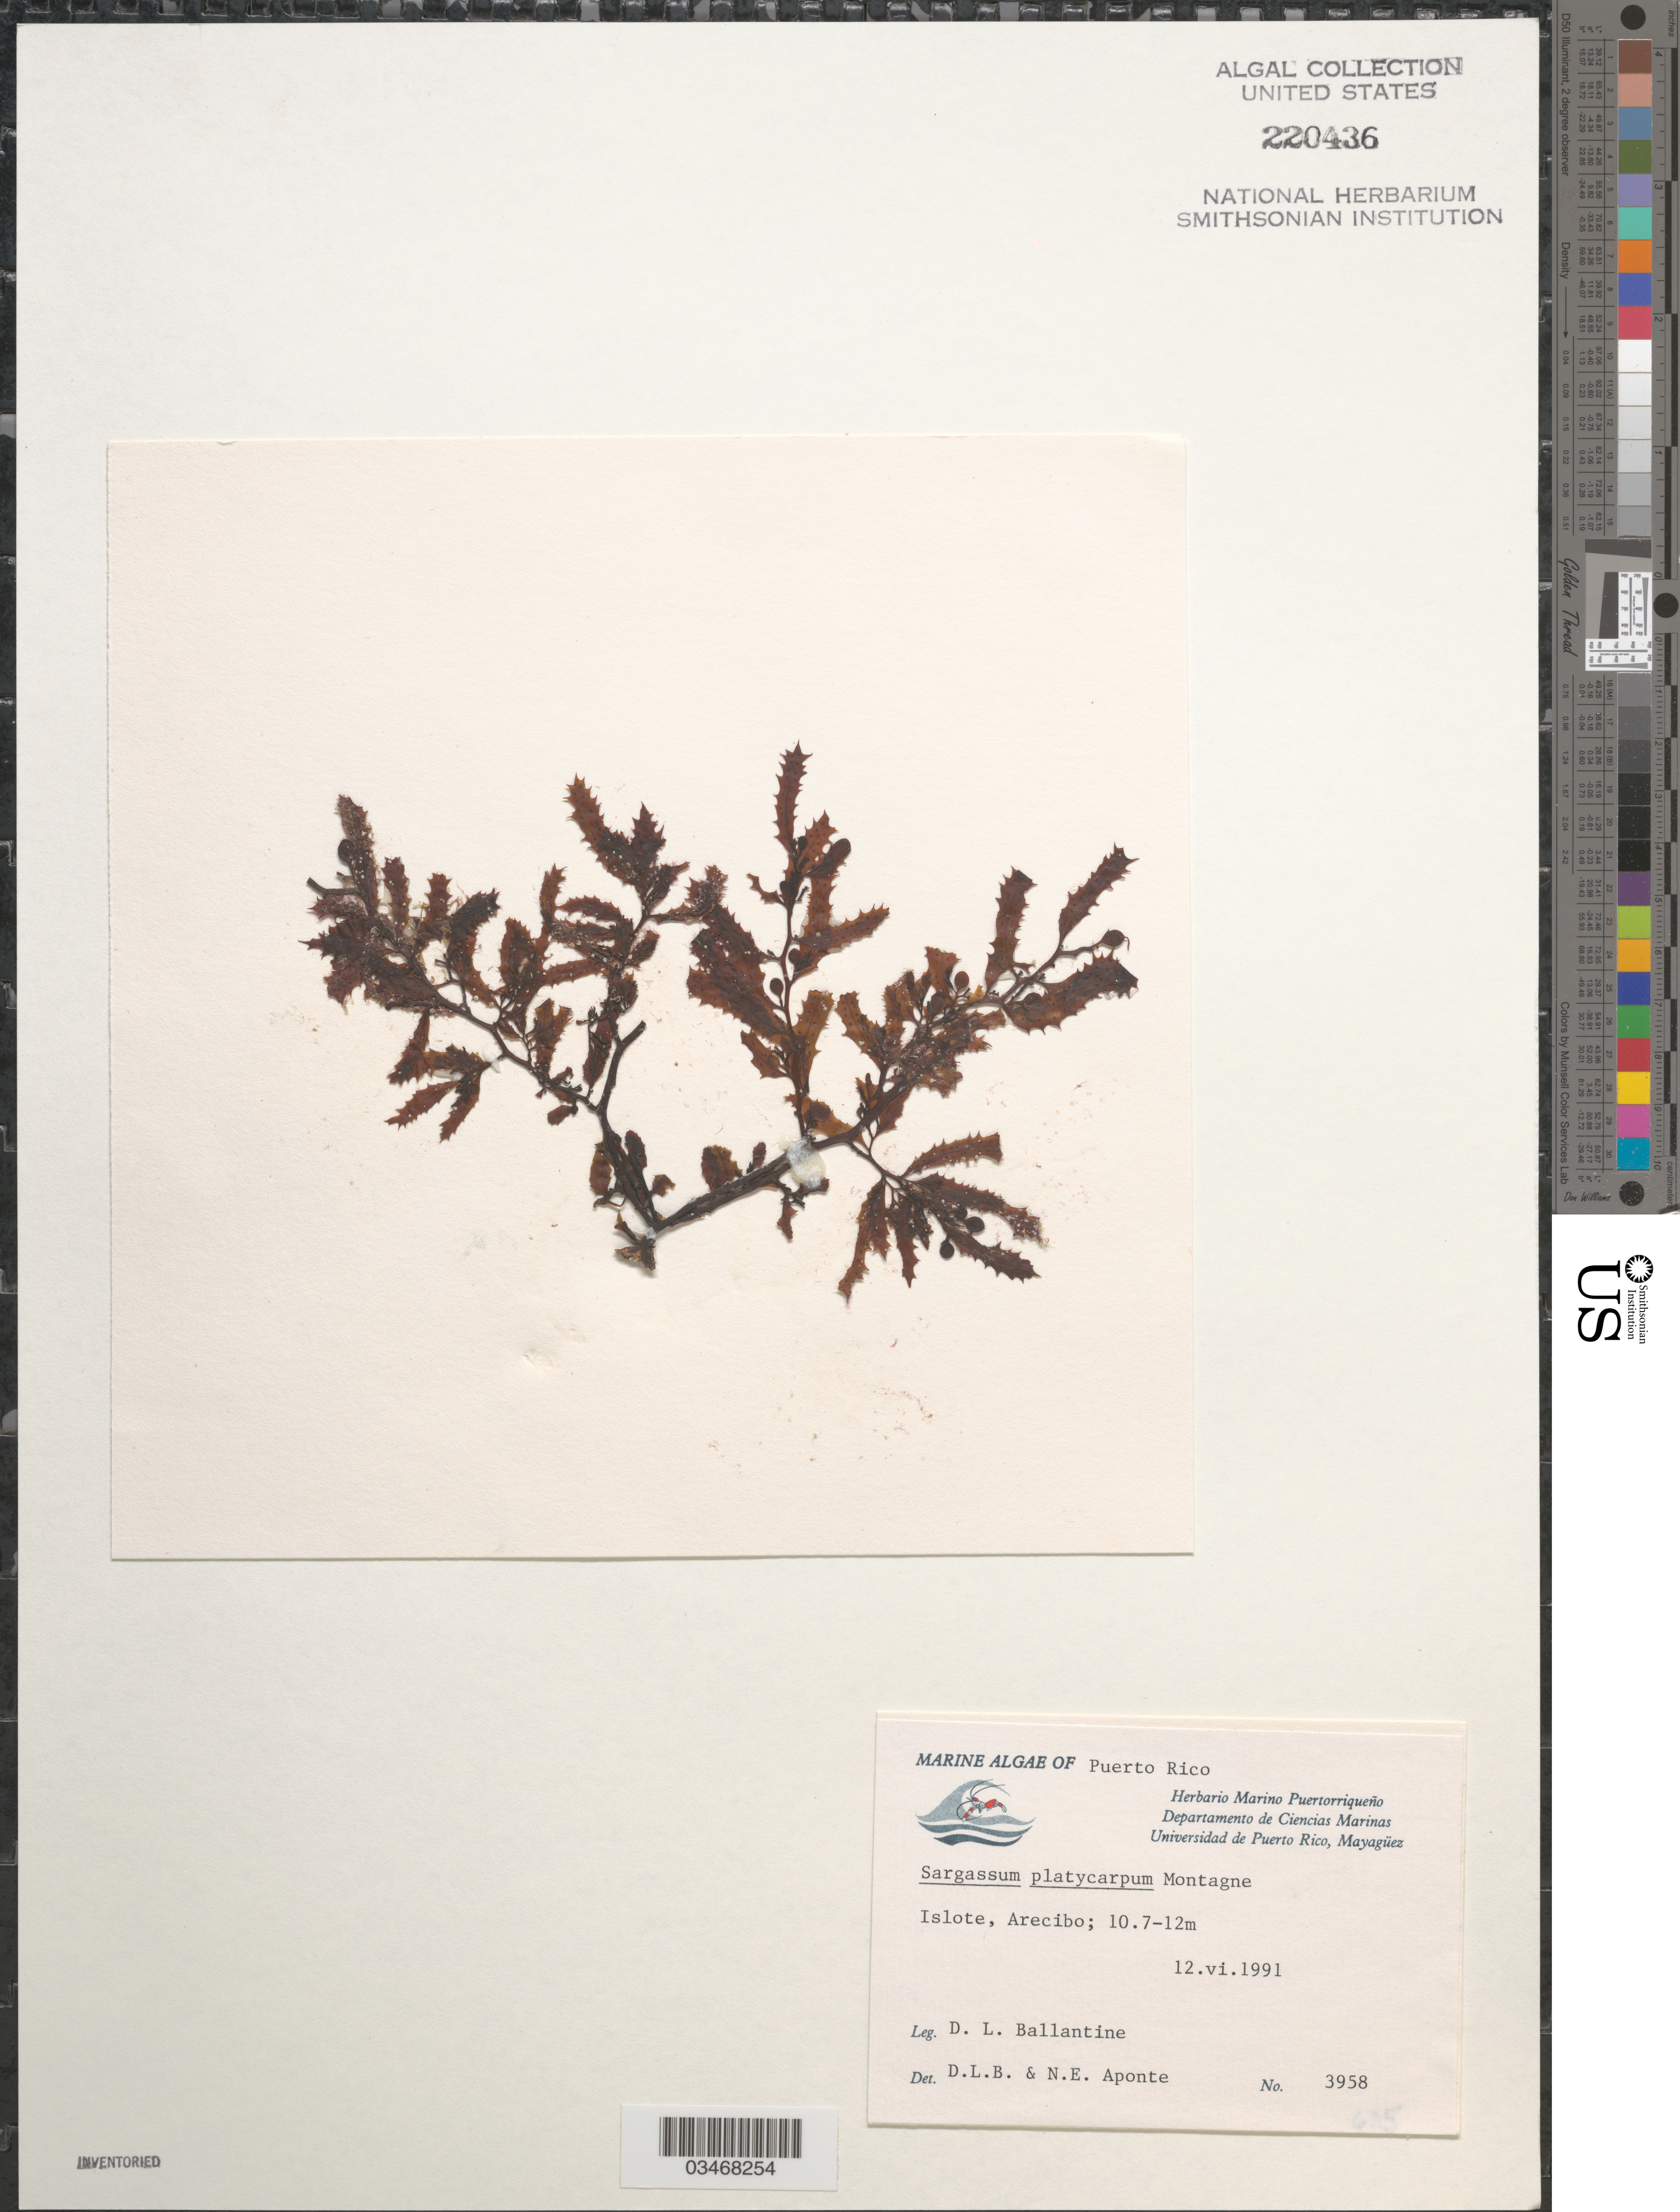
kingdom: Chromista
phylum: Ochrophyta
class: Phaeophyceae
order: Fucales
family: Sargassaceae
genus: Sargassum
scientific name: Sargassum platycarpum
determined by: Ballantine, D. L.; Aponte, N. E.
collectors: D.L. Ballantine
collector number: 3958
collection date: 1991-06-12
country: Puerto Rico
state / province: Arecibo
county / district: Islote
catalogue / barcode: US 220436